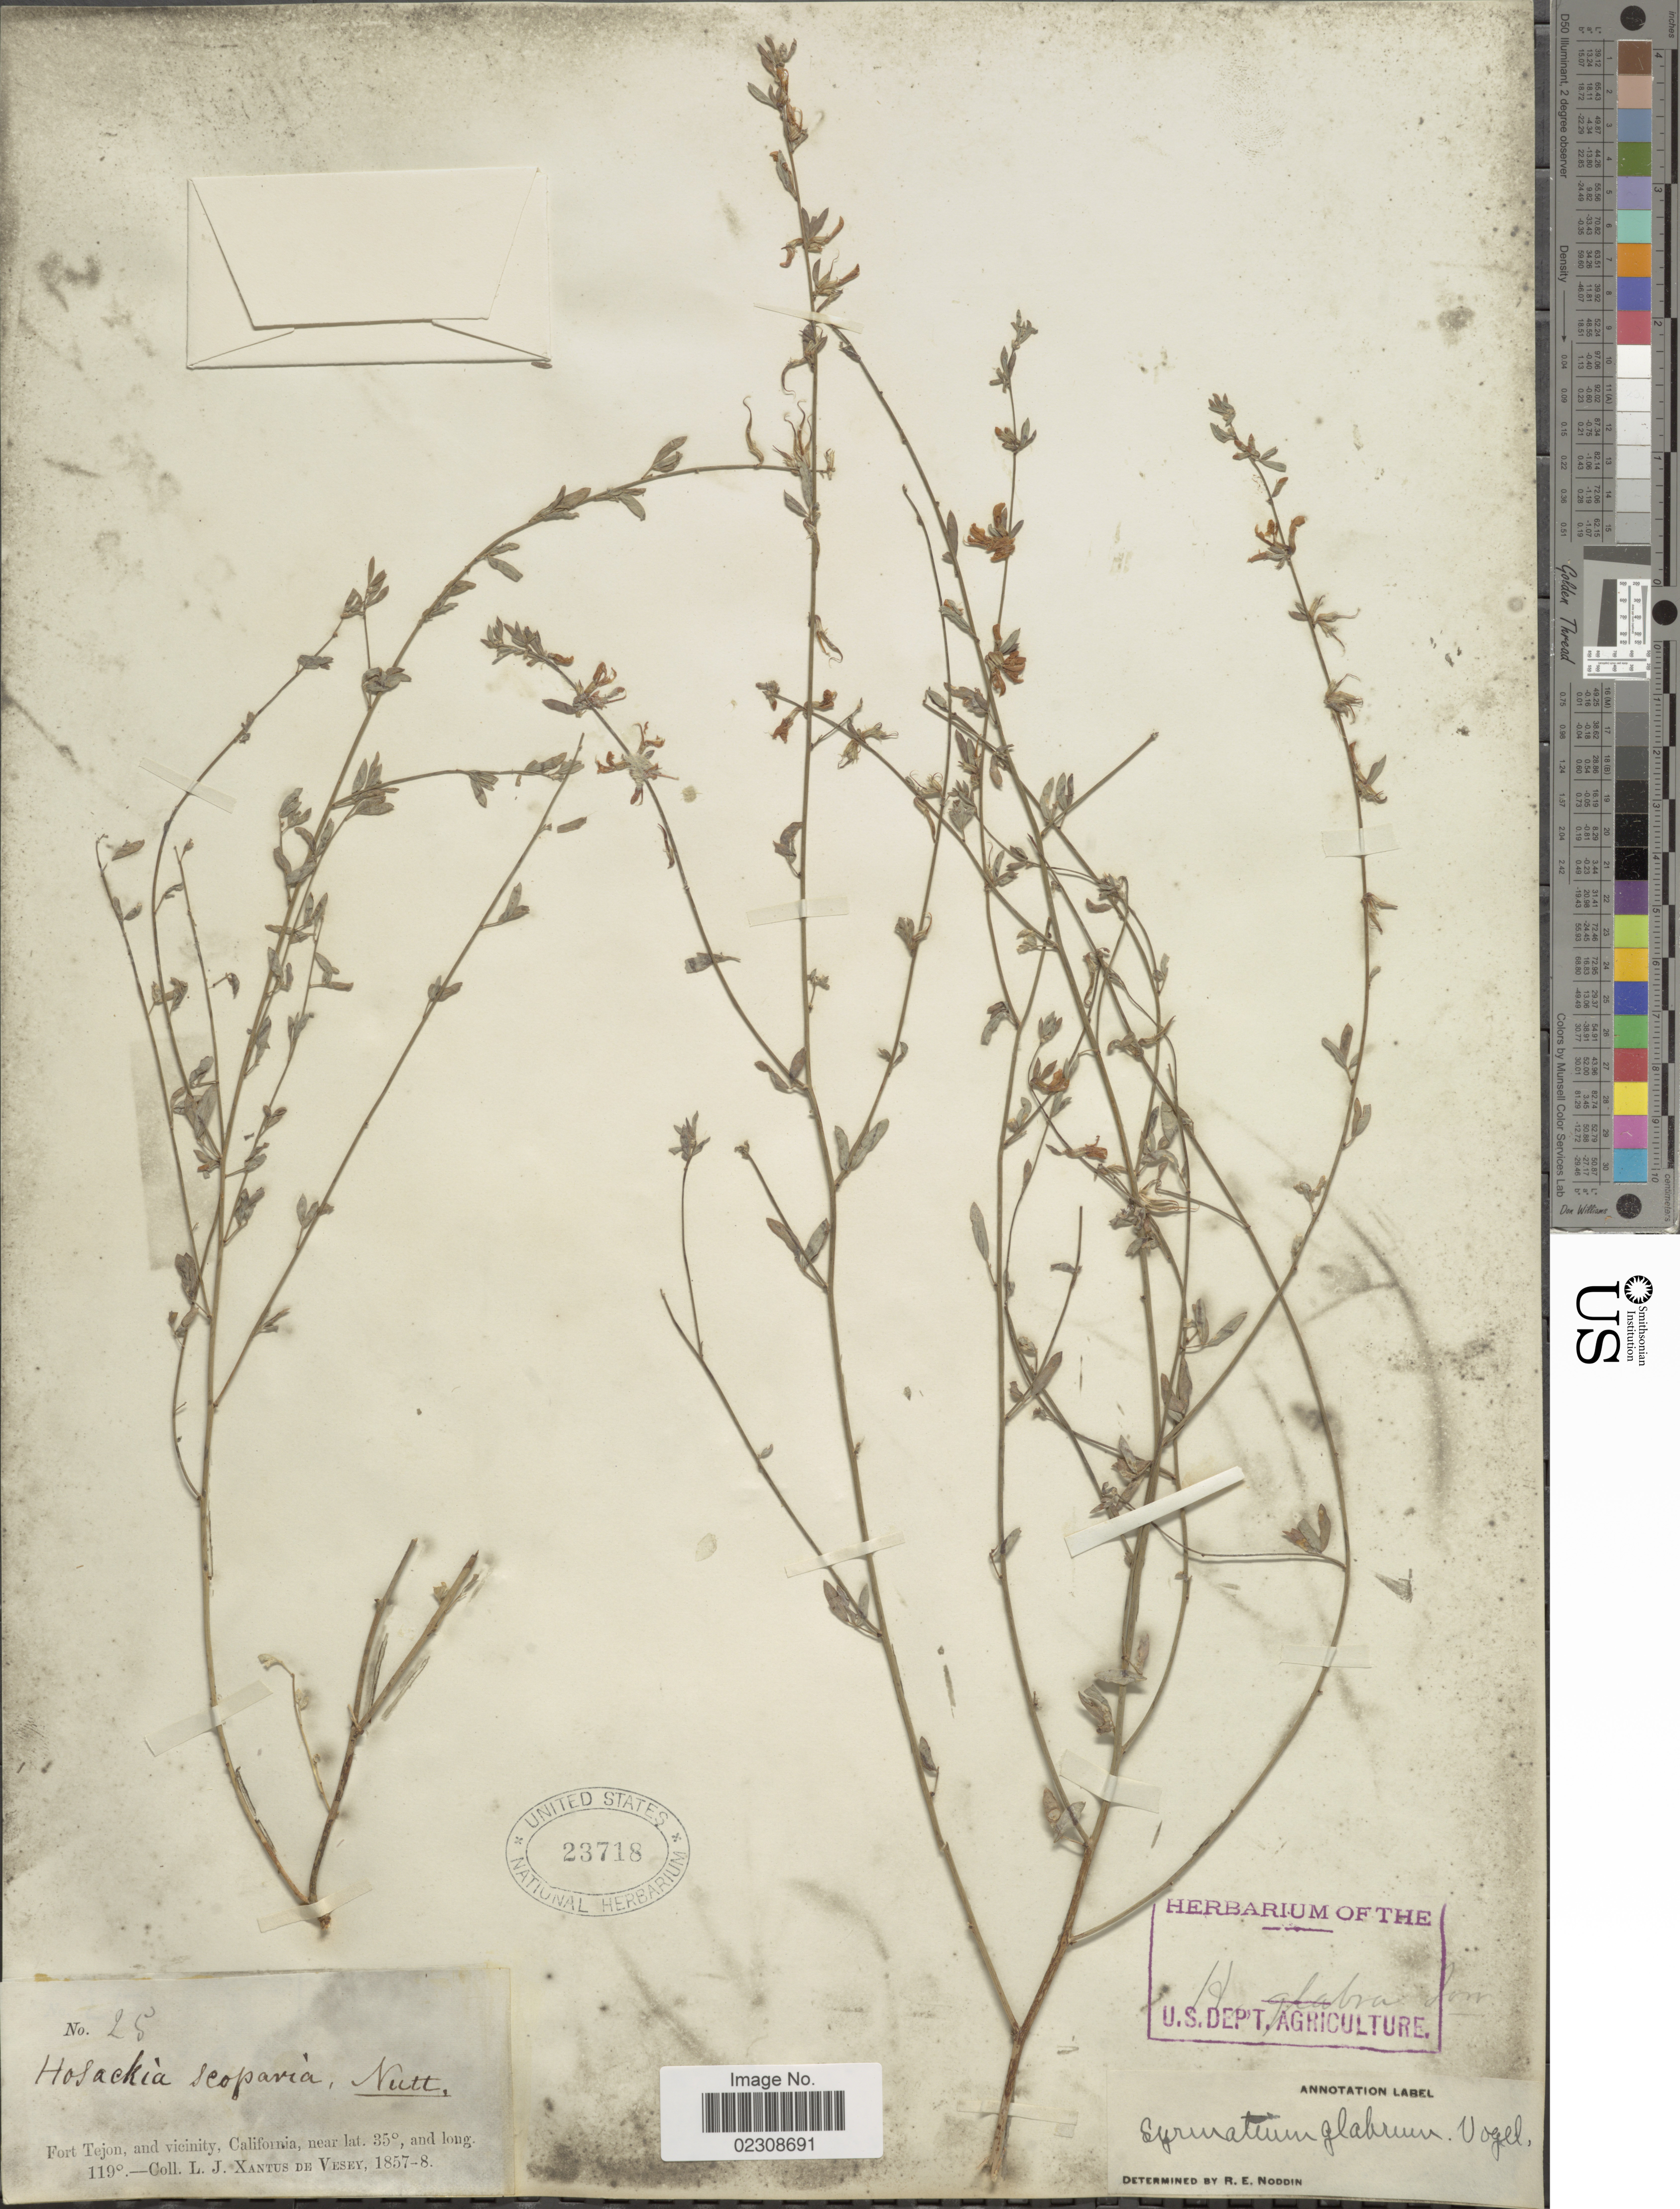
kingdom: Plantae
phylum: Tracheophyta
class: Magnoliopsida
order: Fabales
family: Fabaceae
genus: Syrmatium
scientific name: Syrmatium glabrum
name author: Vogel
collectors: L. Xantus de Vesey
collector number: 25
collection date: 1857/1858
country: United States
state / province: California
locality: Fort Tehon, and vicinity.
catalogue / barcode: US 23718